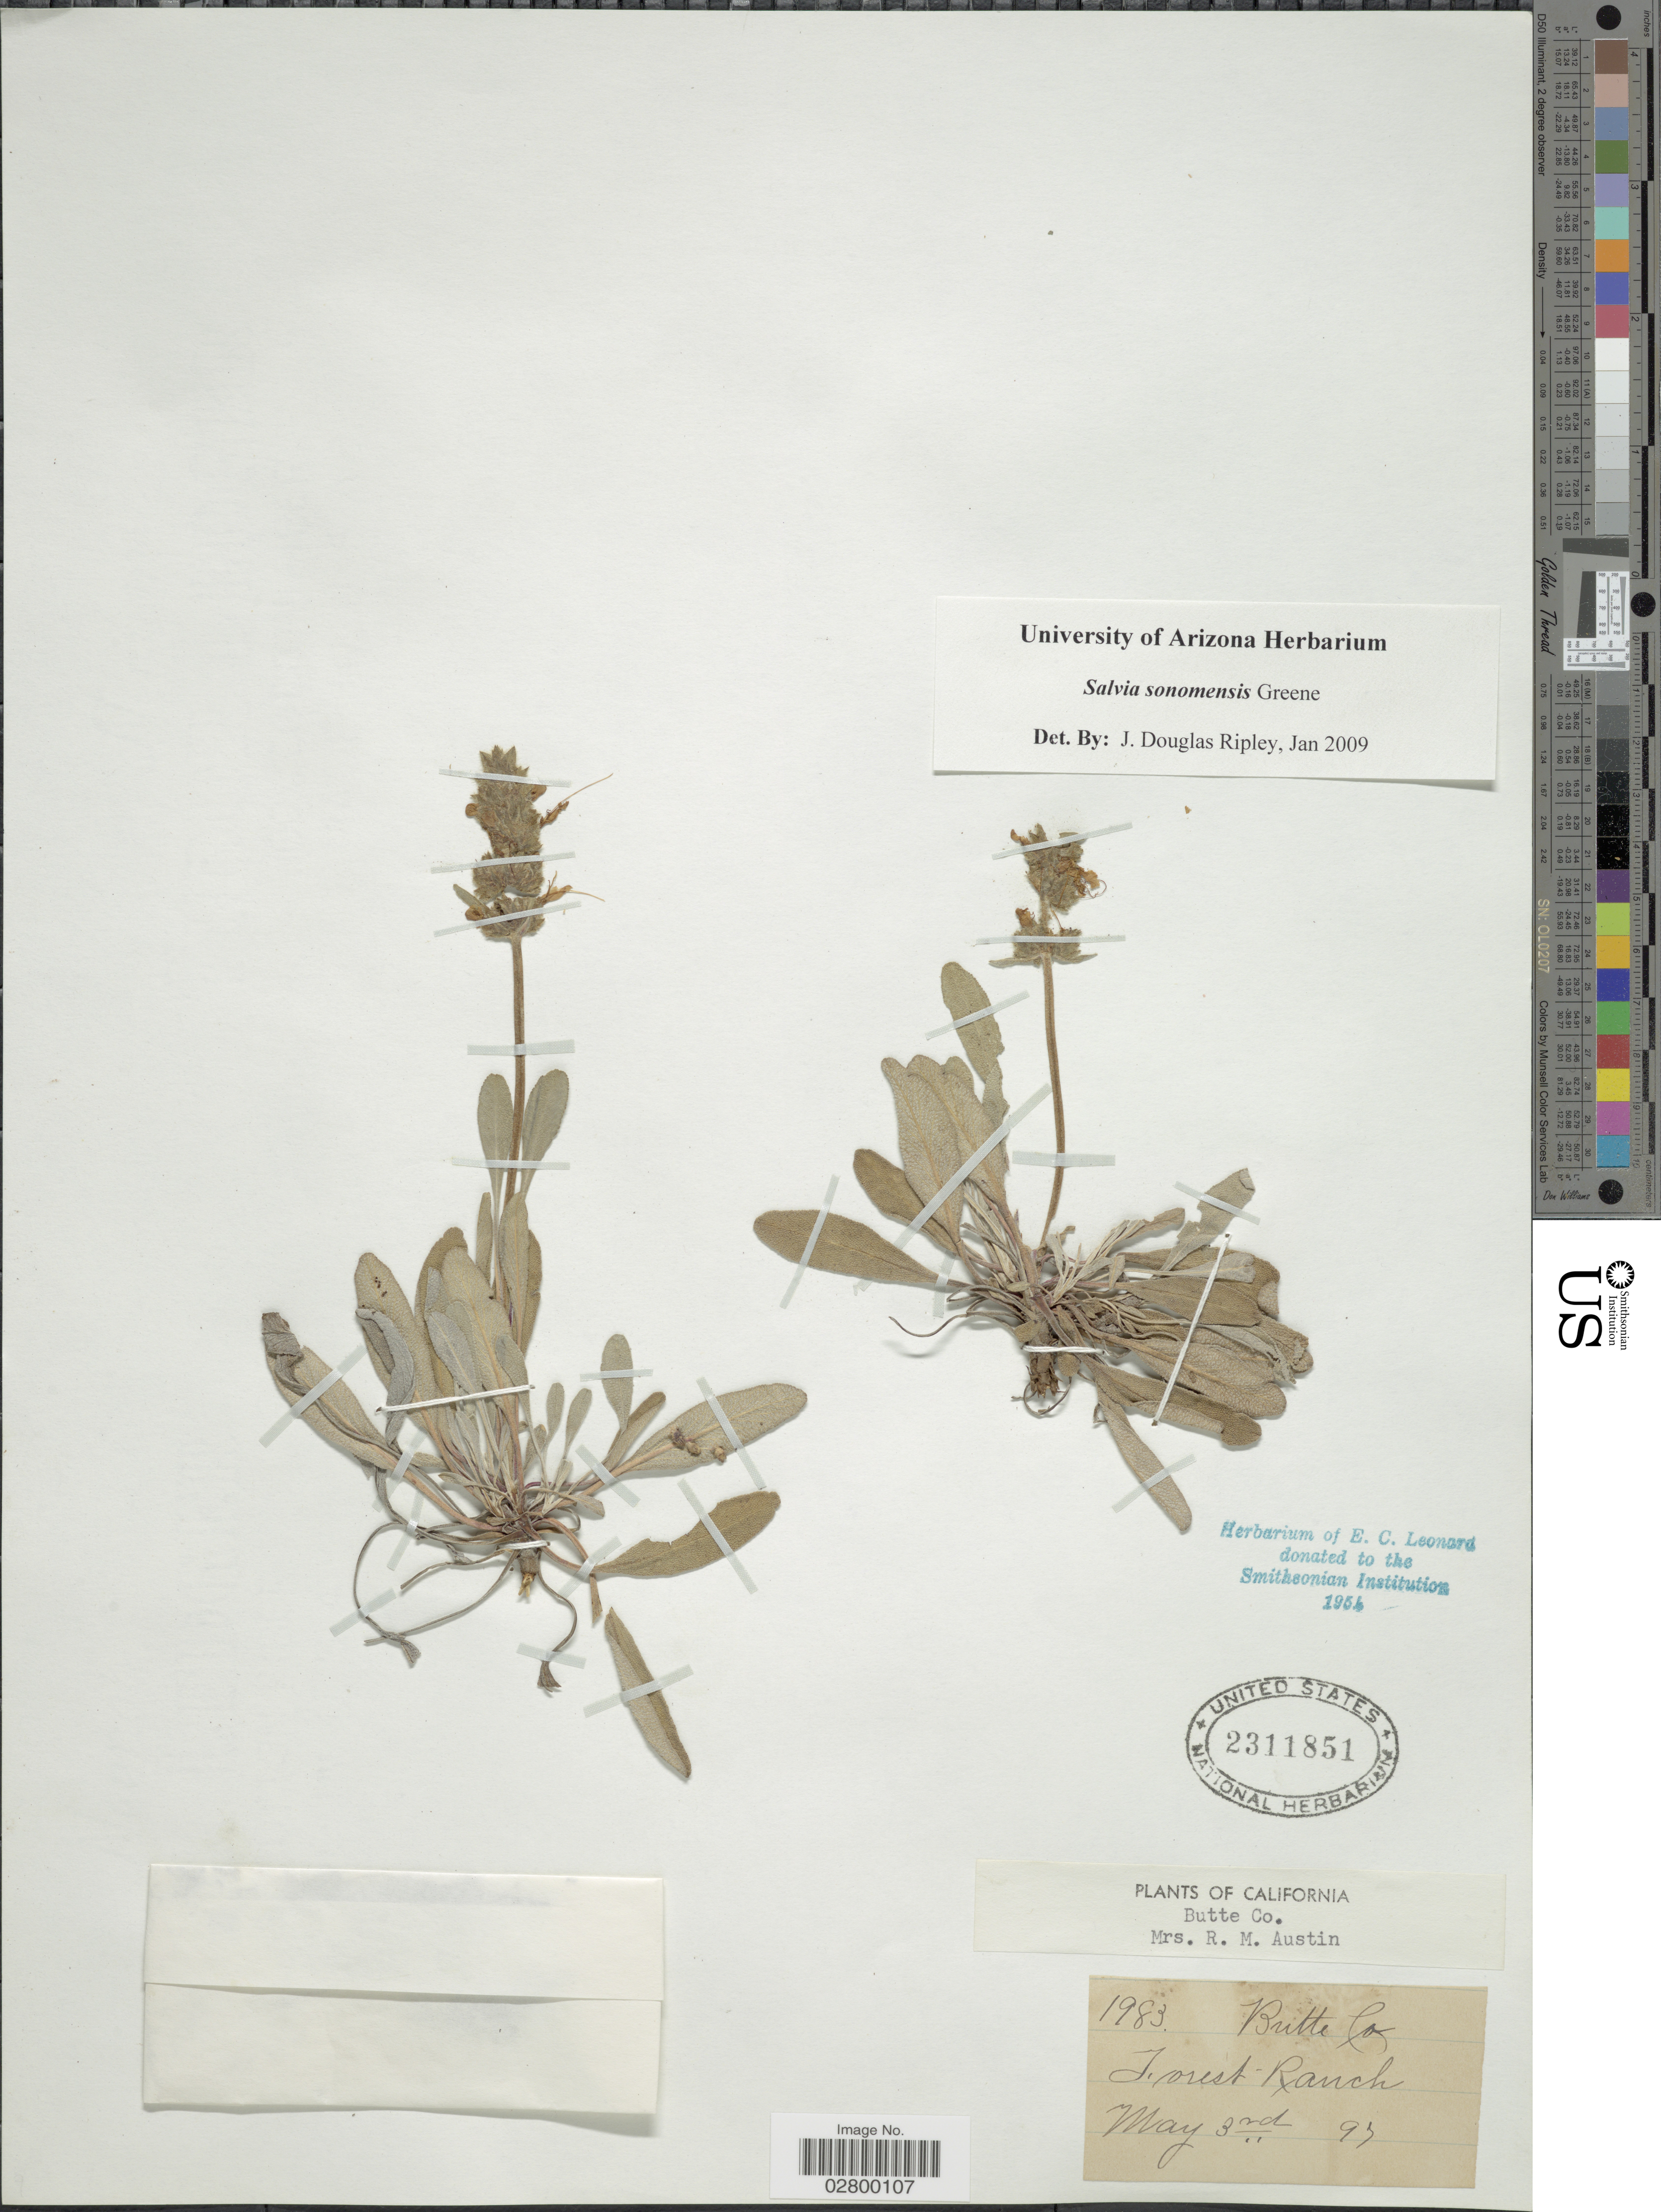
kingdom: Plantae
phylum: Tracheophyta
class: Magnoliopsida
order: Lamiales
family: Lamiaceae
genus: Salvia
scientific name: Salvia sonomensis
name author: Greene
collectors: R. Austin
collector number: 1983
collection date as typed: Transcribed d/m/y: 3/5/93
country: United States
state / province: California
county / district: Butte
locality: Butte Co., Forest Ranch.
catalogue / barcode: US 2311851